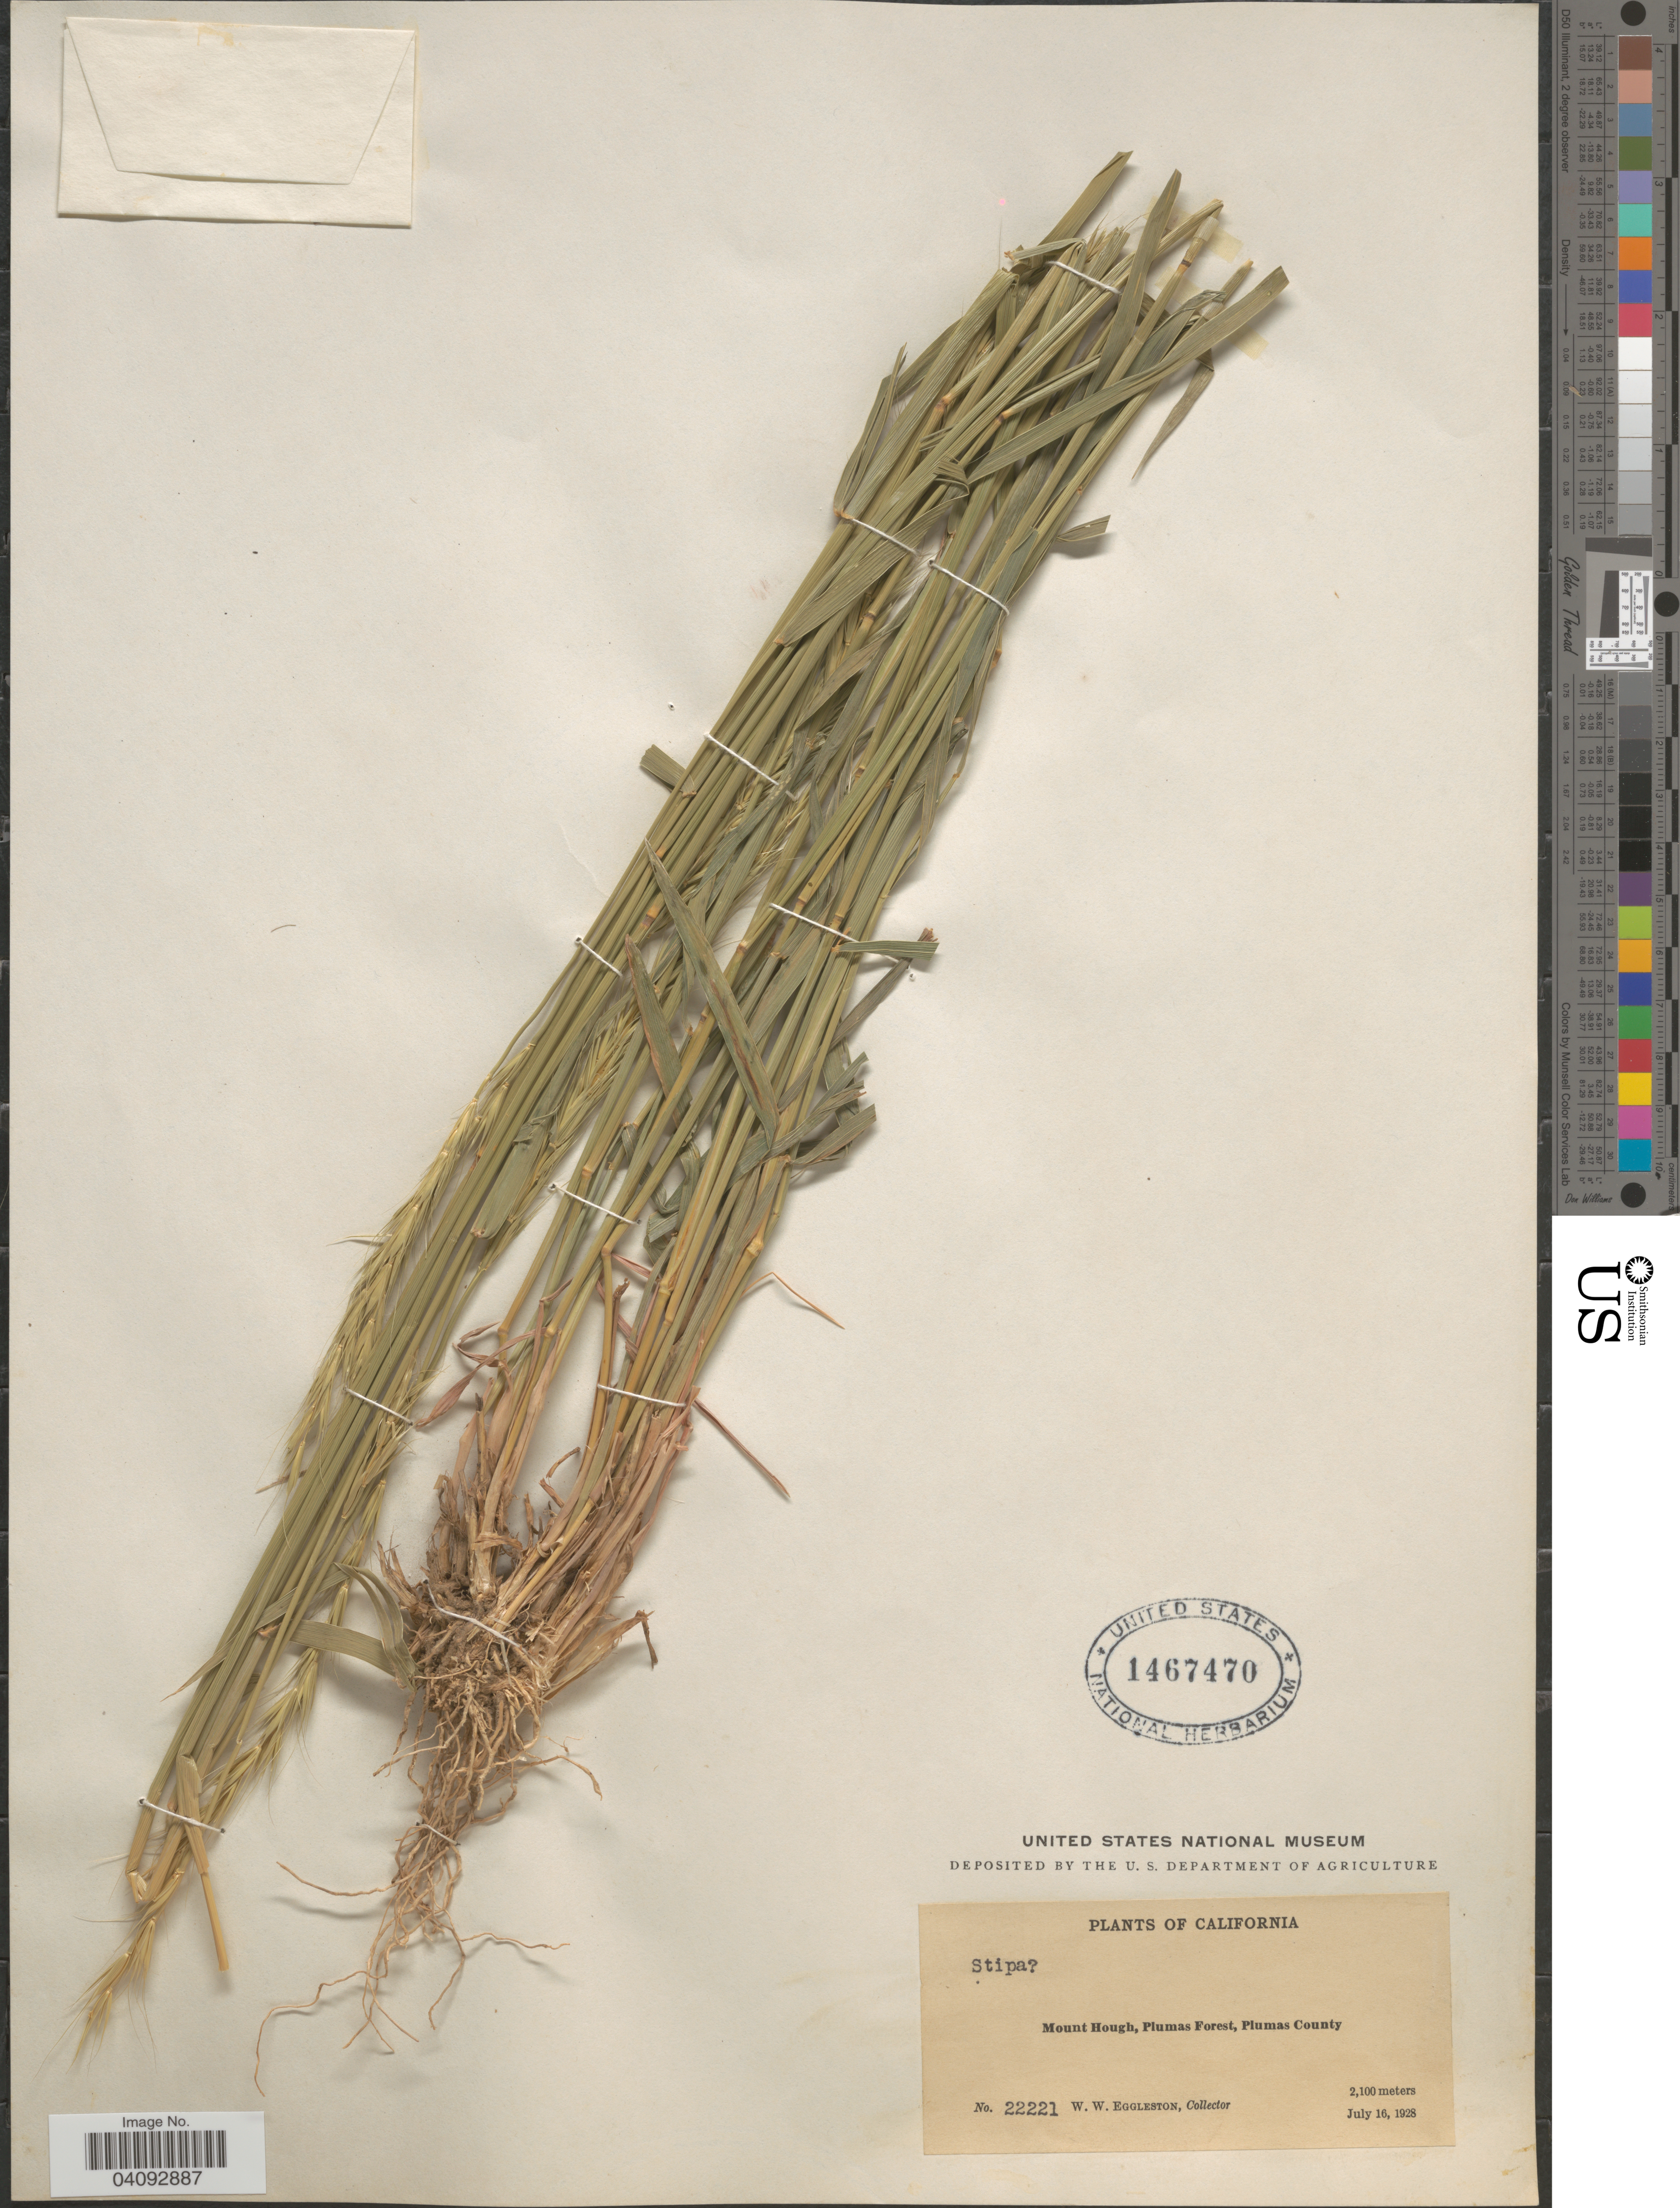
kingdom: Plantae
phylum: Tracheophyta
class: Liliopsida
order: Poales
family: Poaceae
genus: Elymus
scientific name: Elymus glaucus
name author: Buckley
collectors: W. W. Eggleston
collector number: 22221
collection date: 1928-07-16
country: United States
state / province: California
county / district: Plumas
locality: Mount Hough, Plumas Forest, Plumas County.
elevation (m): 2100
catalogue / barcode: US 1467470